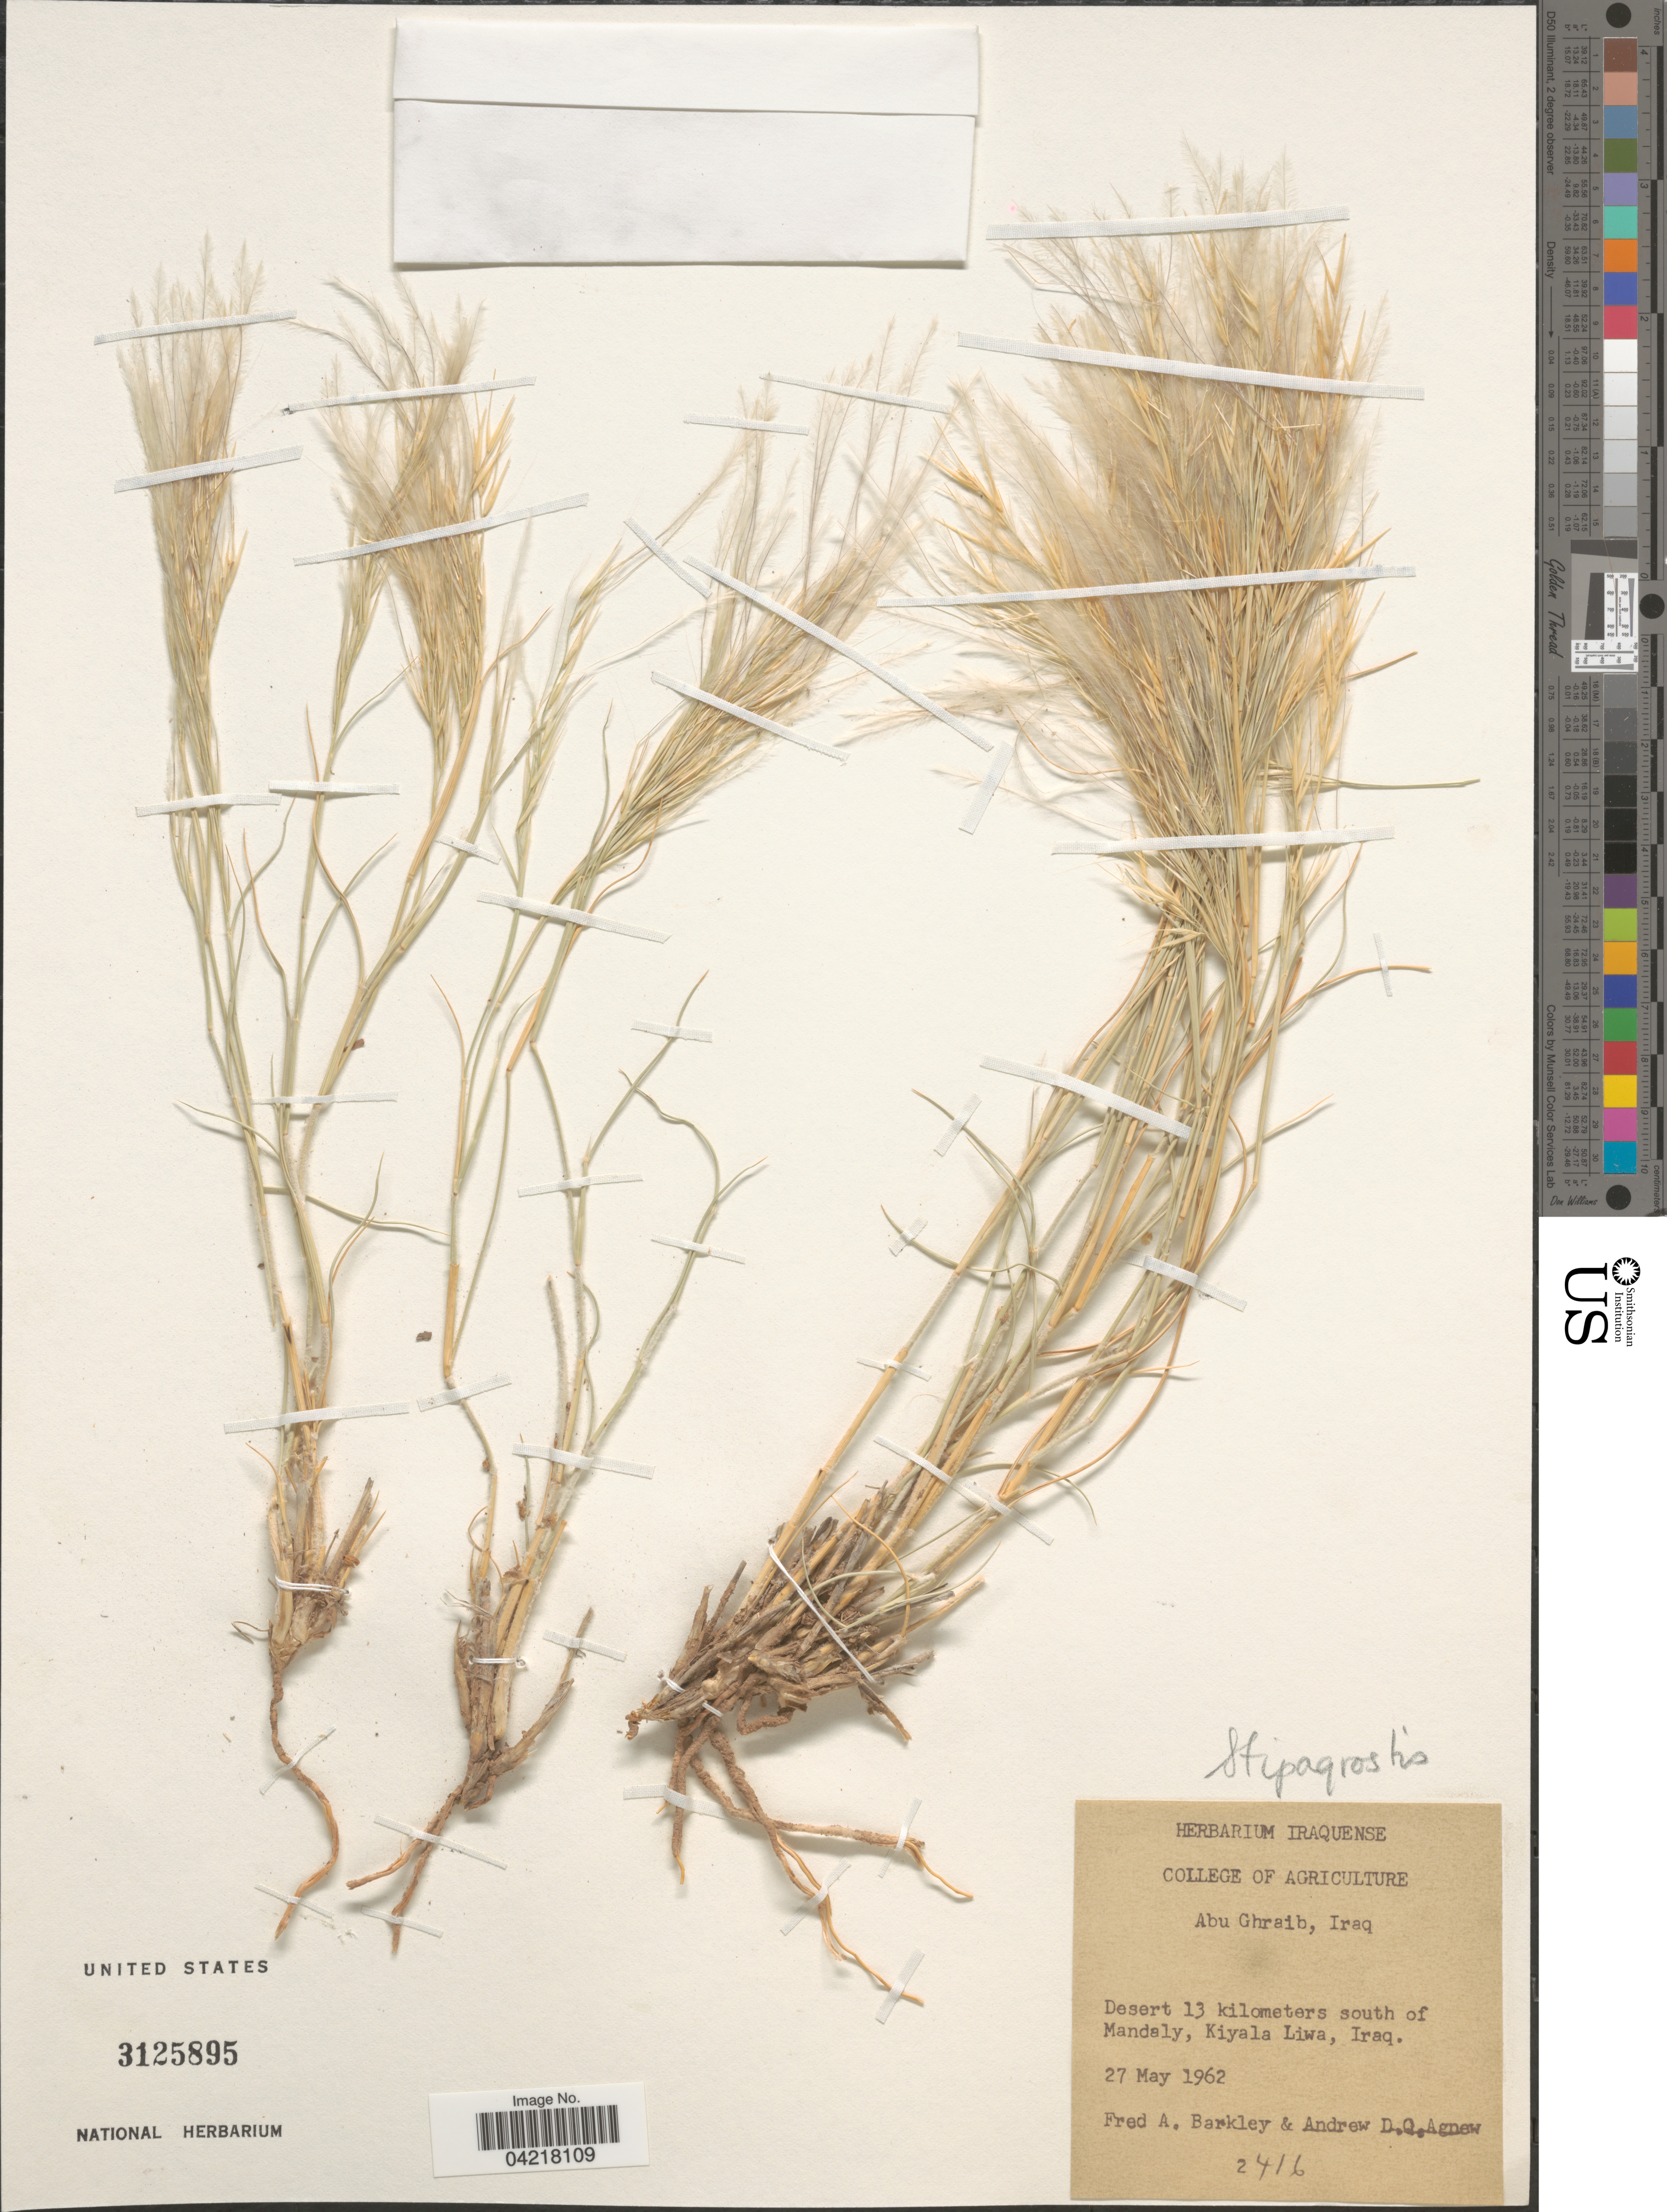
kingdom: Plantae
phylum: Tracheophyta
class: Liliopsida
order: Poales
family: Poaceae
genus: Stipagrostis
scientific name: Stipagrostis sp.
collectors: F. A. Barkley & A. D. Agnew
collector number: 2416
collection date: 1962-05-27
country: Iraq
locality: Desert 13 kilometers south of Mandaly, Kiyala Liwa.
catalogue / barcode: US 3125895